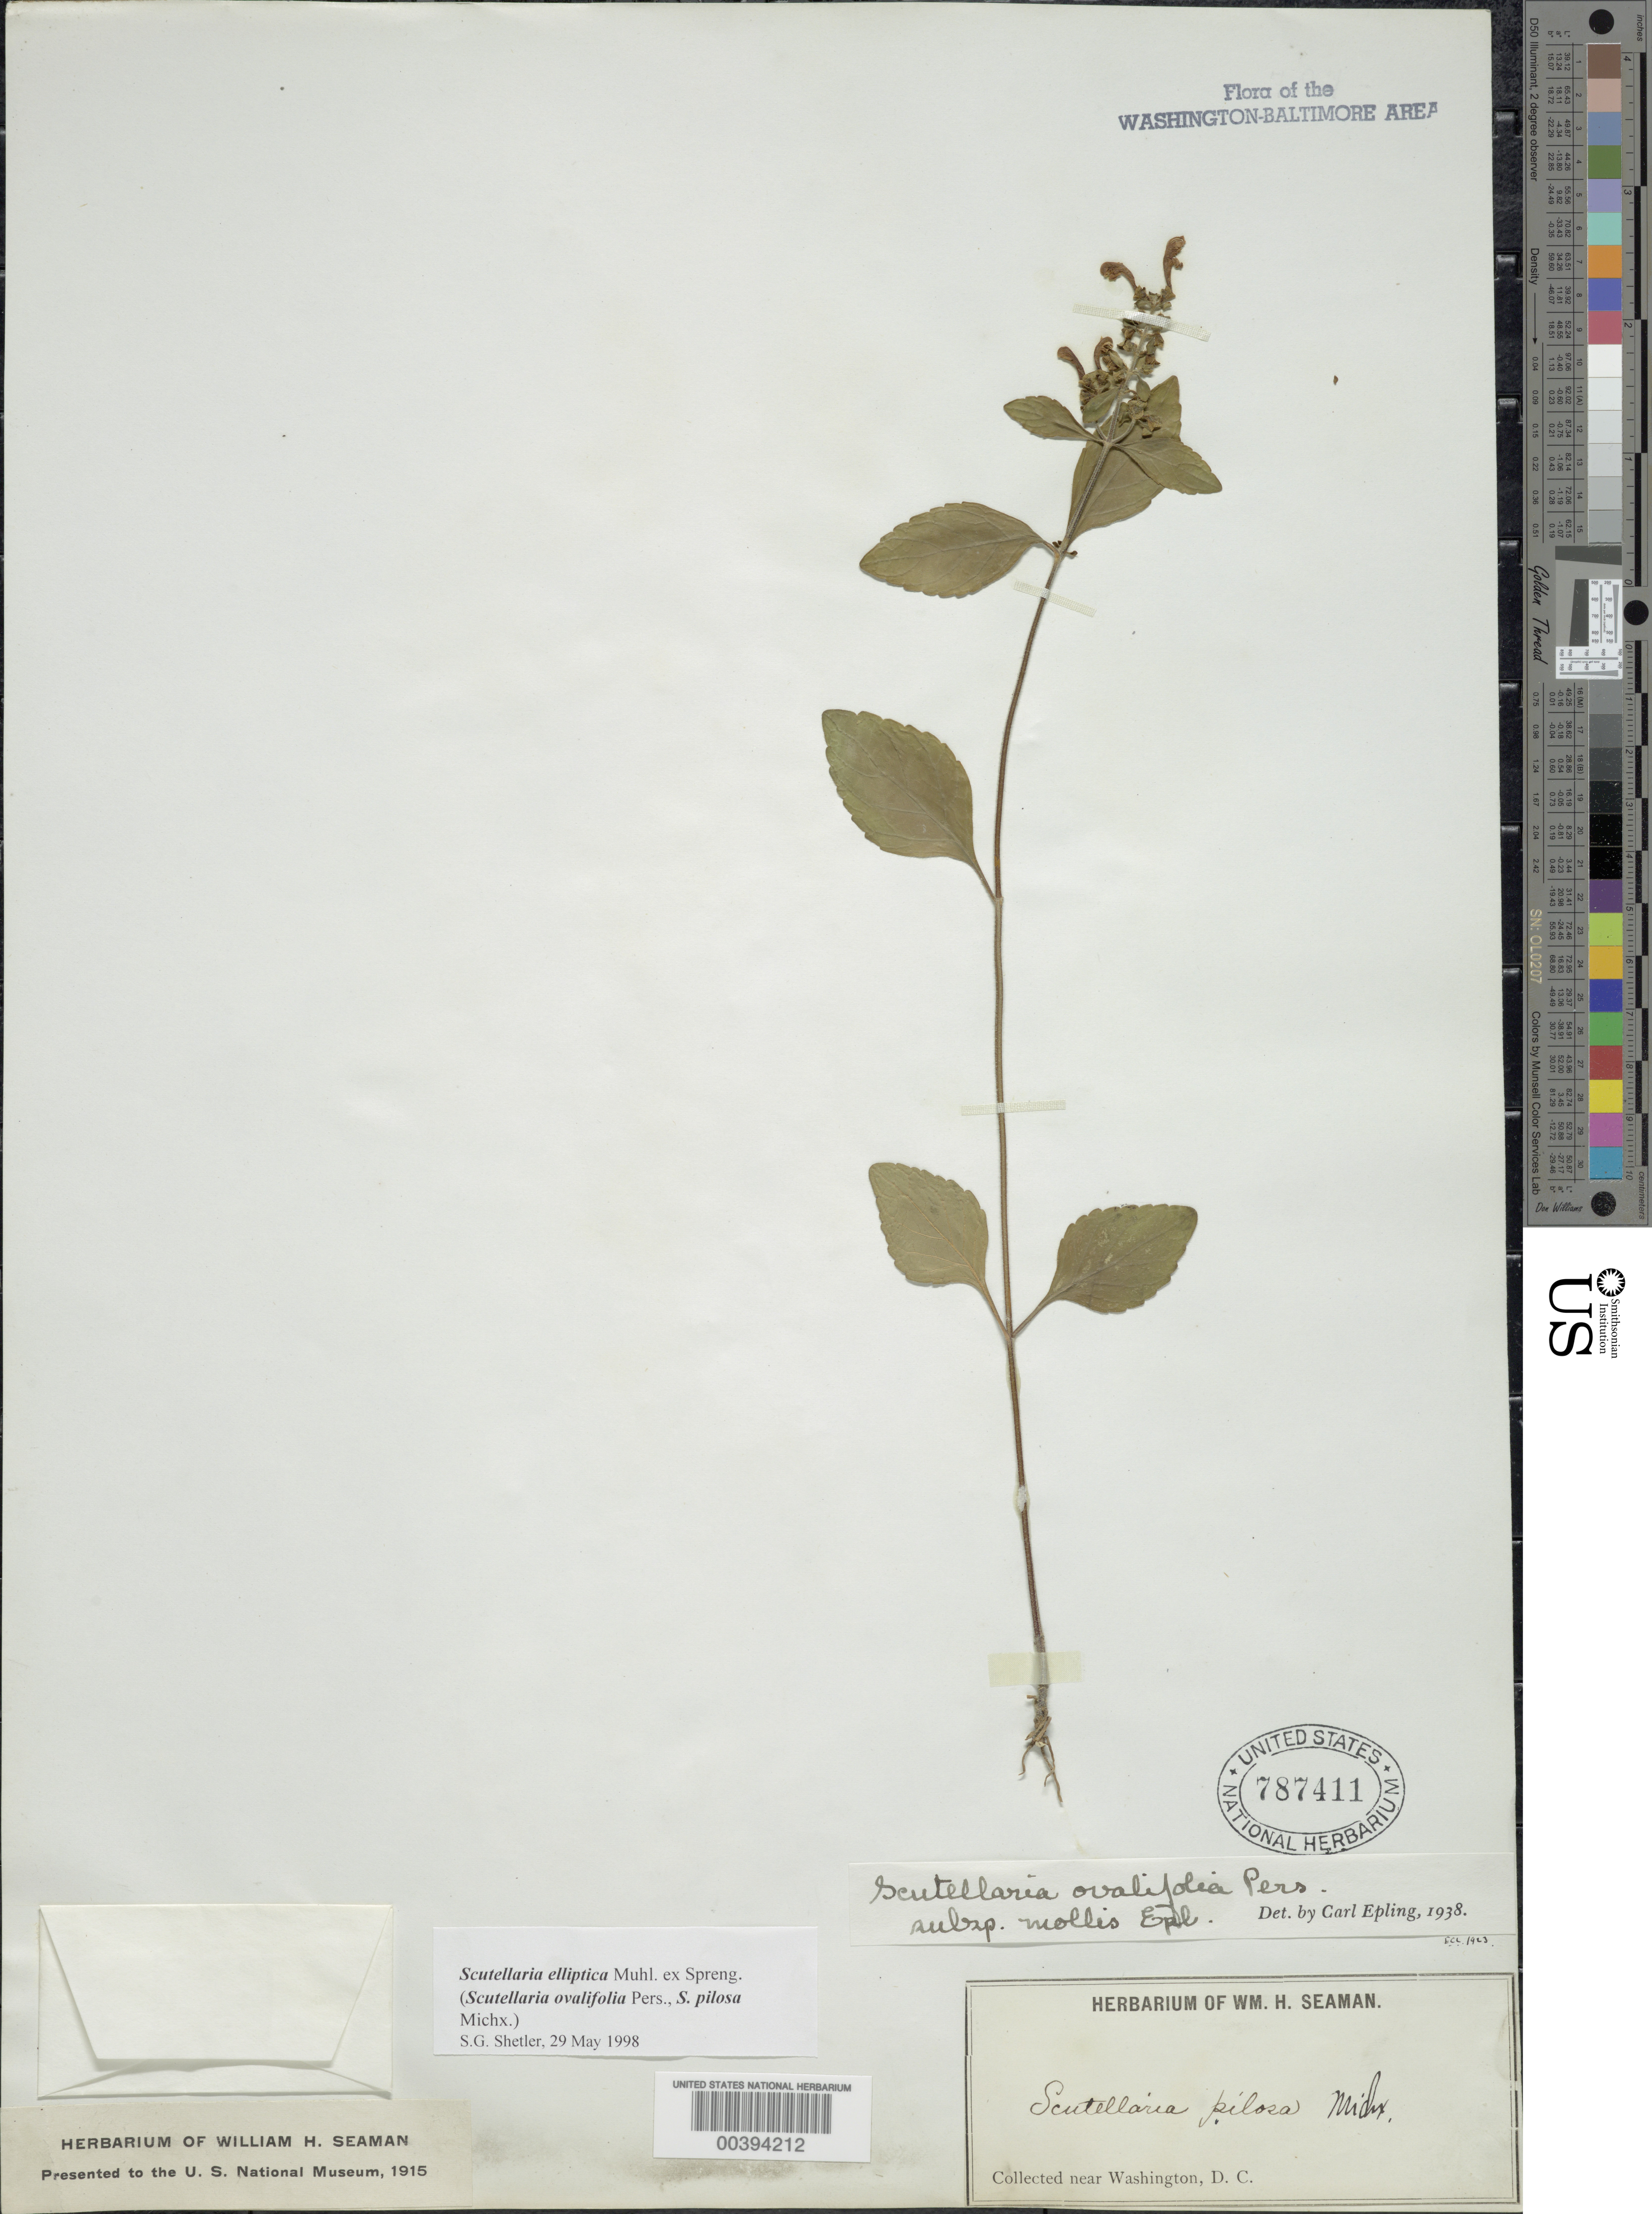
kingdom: Plantae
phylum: Tracheophyta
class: Magnoliopsida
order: Lamiales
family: Lamiaceae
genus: Scutellaria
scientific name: Scutellaria elliptica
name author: Muhl.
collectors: W. Seaman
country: United States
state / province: District of Columbia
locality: Washington DC area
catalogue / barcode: US 787411